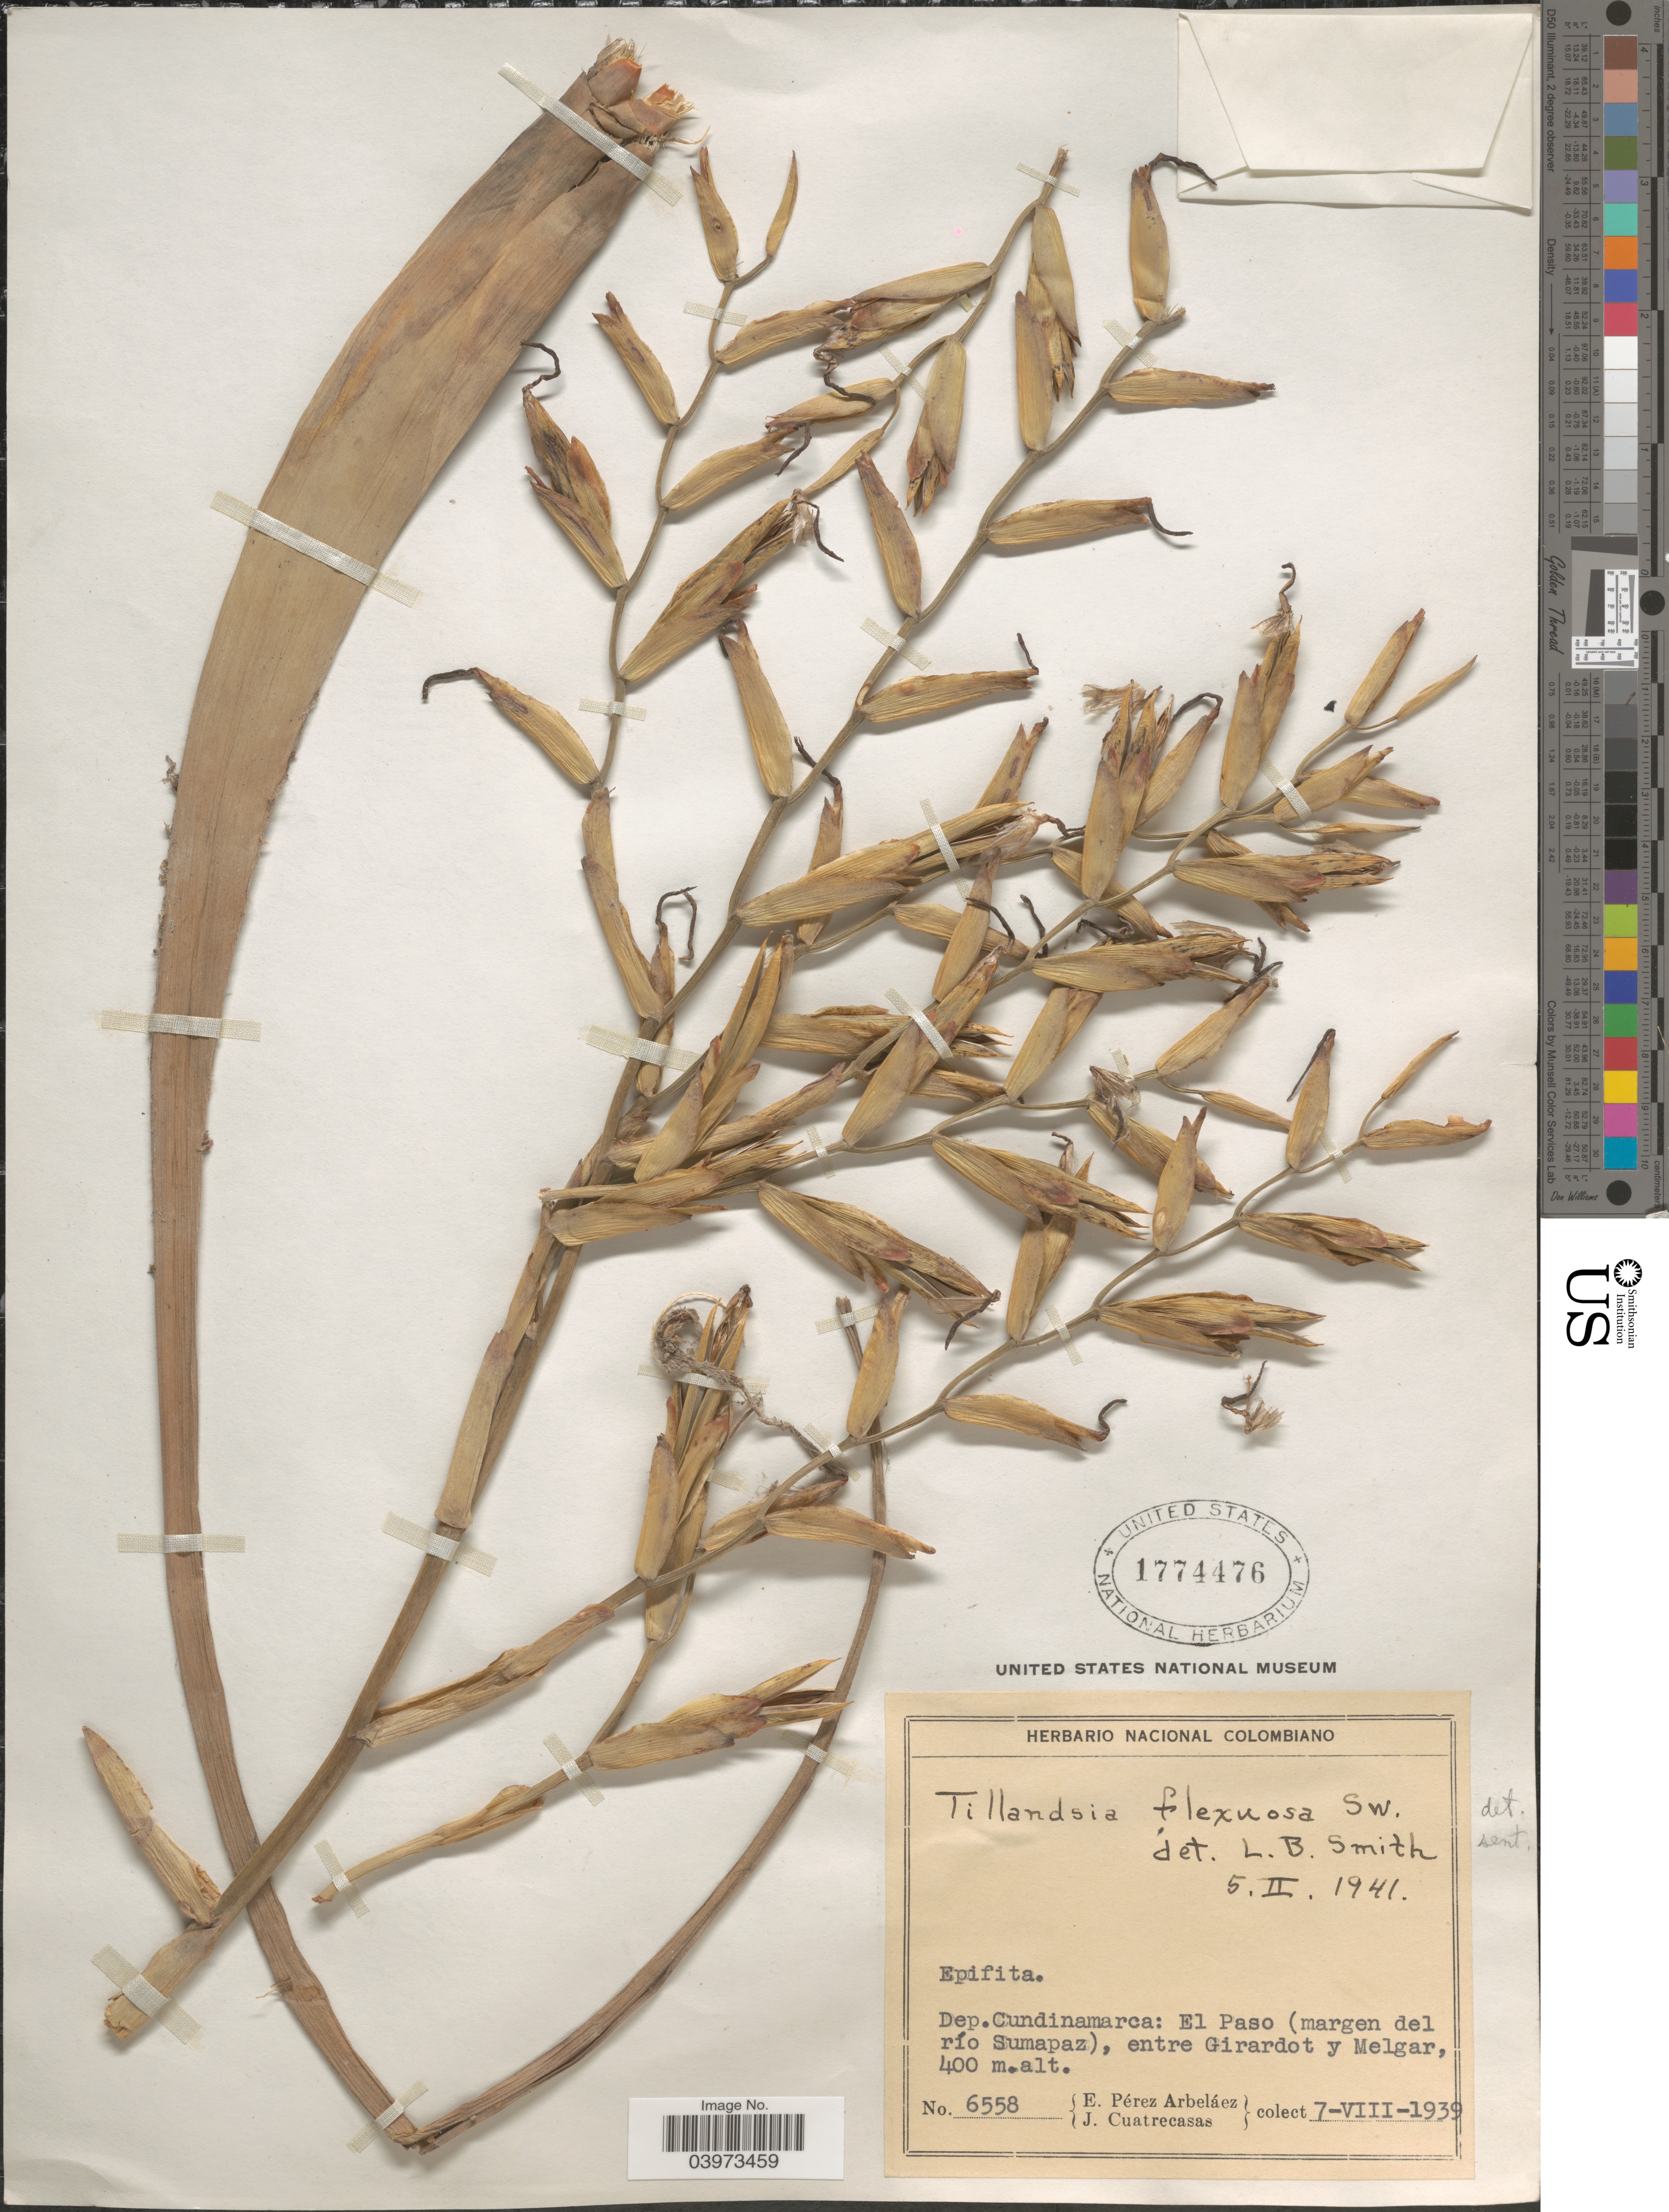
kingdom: Plantae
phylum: Tracheophyta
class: Liliopsida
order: Poales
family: Bromeliaceae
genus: Tillandsia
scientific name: Tillandsia flexuosa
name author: Sw.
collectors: E. Pérez Arbeláez & J. Cuatrecasas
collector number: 6558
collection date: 1939-08-07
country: Colombia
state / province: Cundinamarca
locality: Dep. Cundinamarca: El Paso (margen del río Sumapaz), entre Girardot y Melgar.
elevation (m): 400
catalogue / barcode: US 1774476